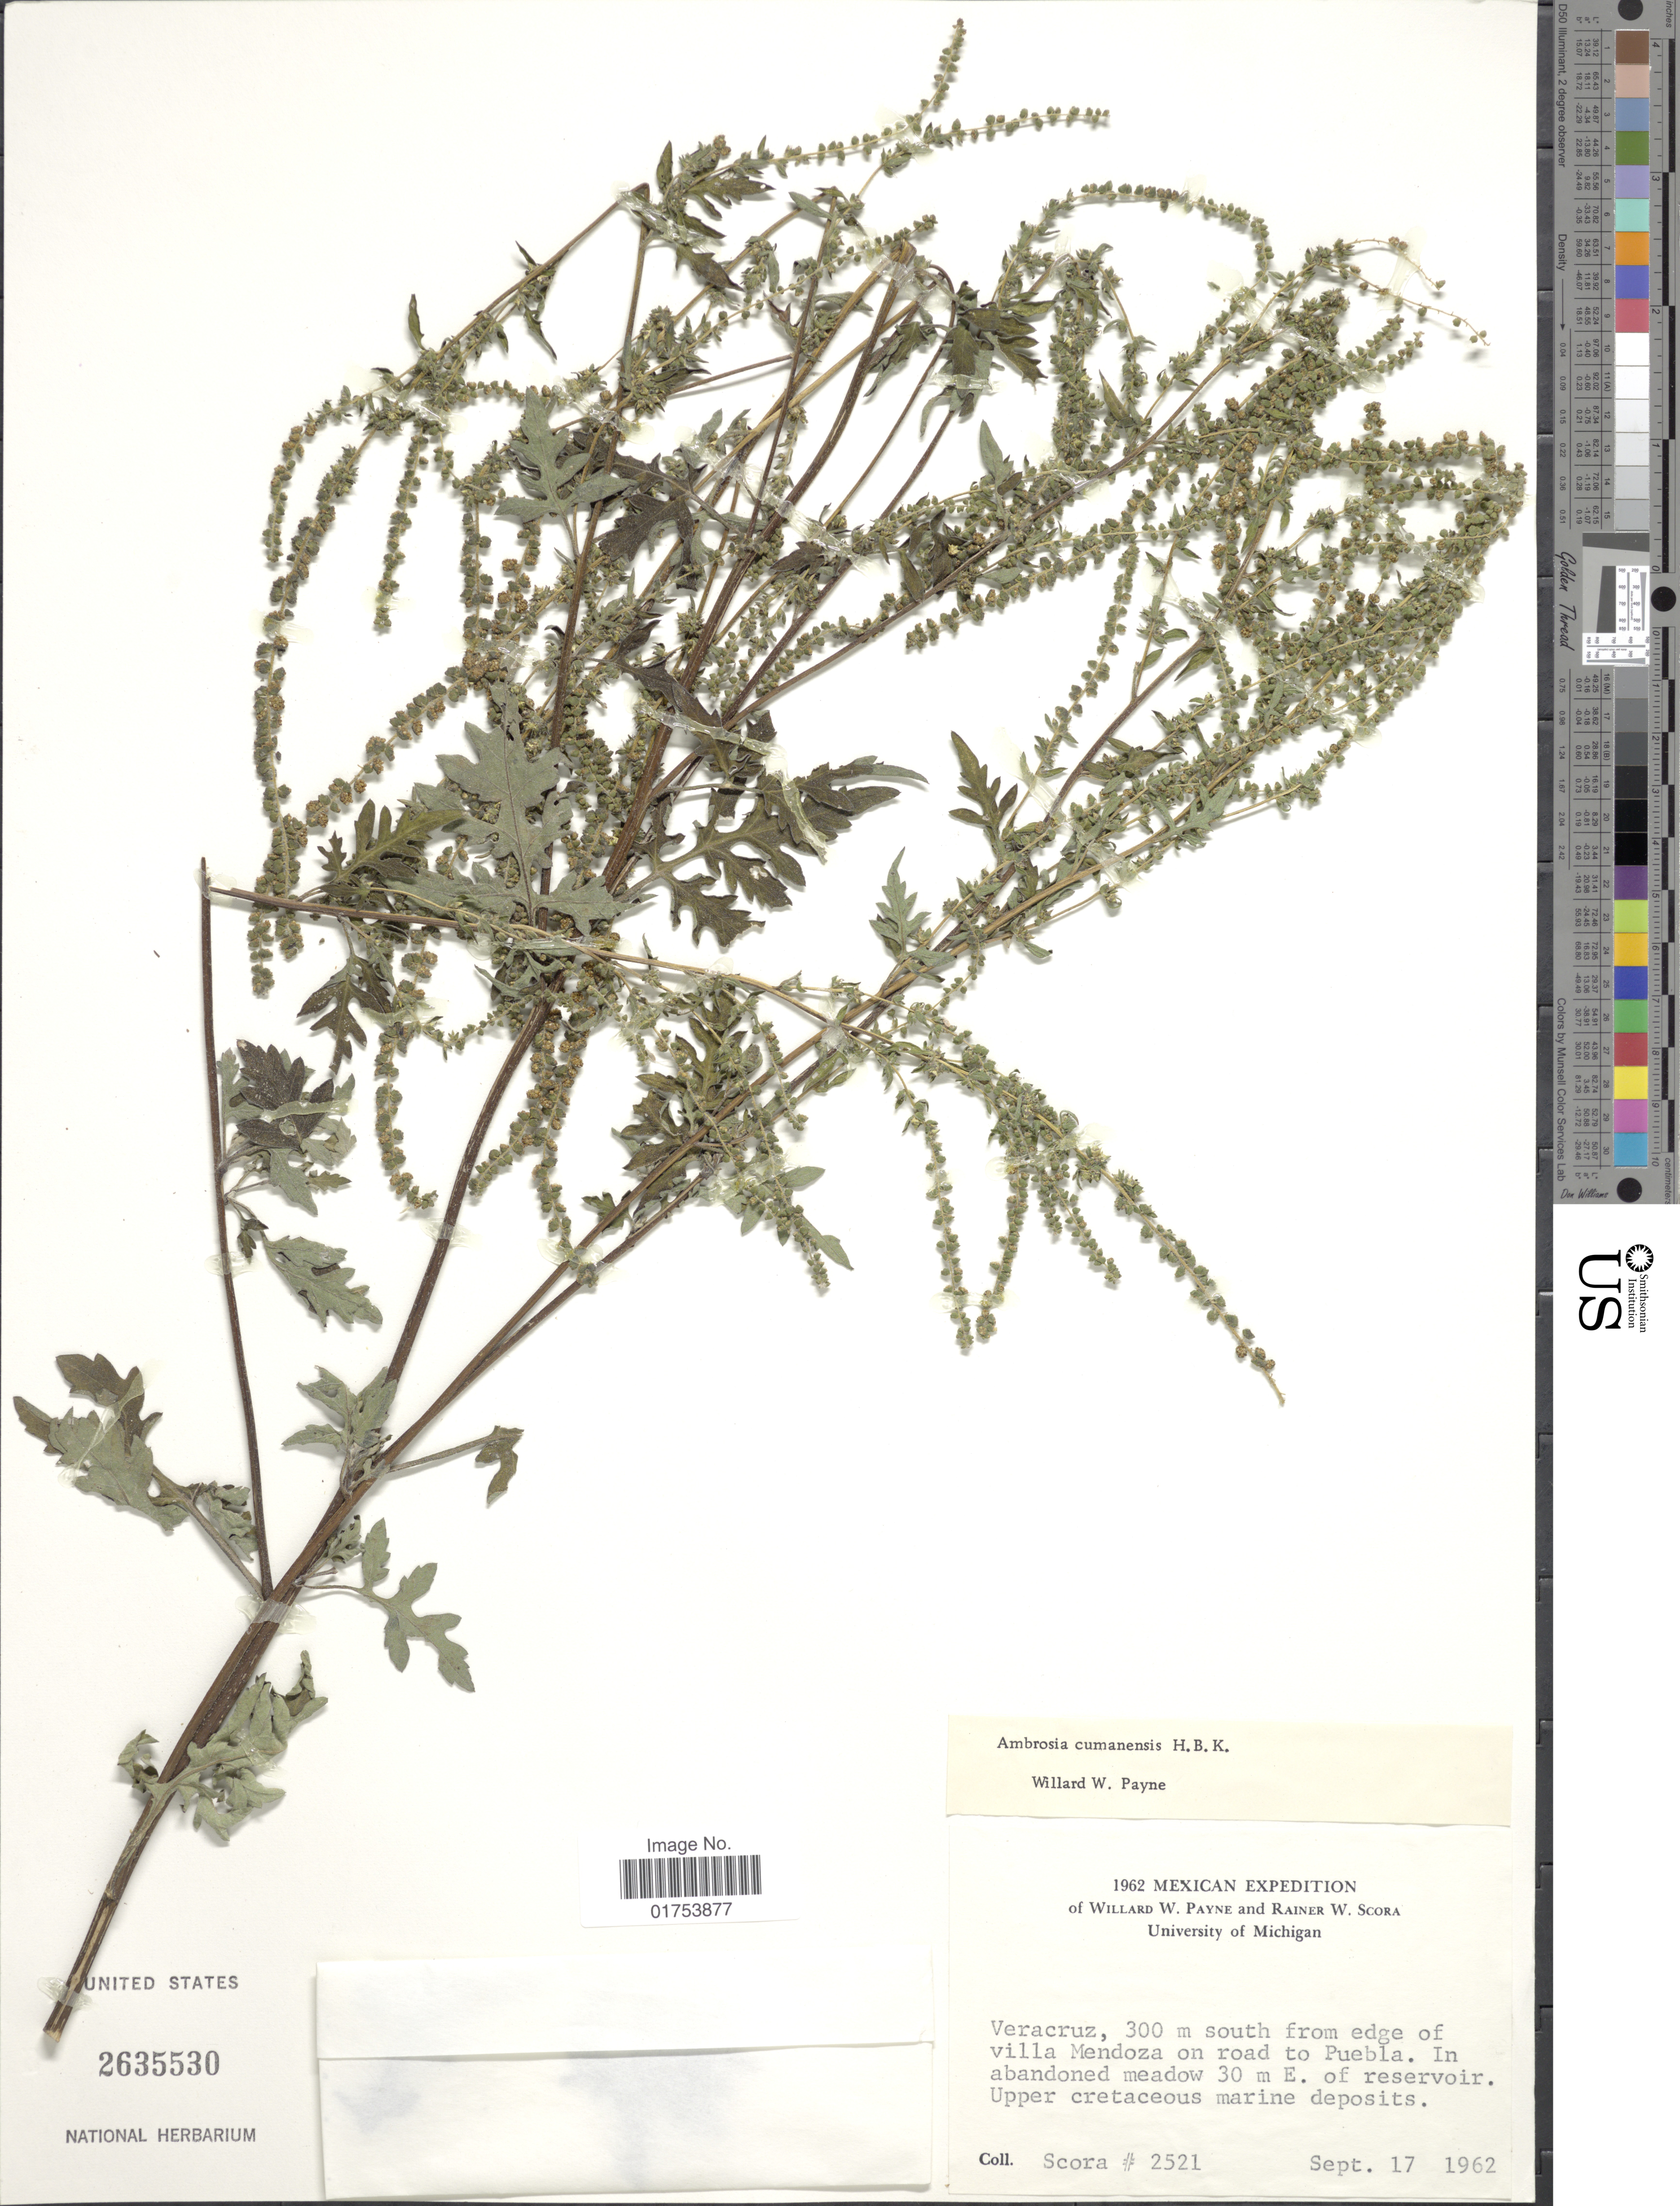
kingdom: Plantae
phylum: Tracheophyta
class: Magnoliopsida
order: Asterales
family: Asteraceae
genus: Ambrosia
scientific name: Ambrosia cumanensis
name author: Kunth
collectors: R. Scora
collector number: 2521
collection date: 1962-09-19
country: Mexico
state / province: Veracruz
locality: Veracruz, 300 m south from edge of villa Mendoza on road to Puebla. In abandoned meadow 30 m E. of reservoir.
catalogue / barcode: US 2635530